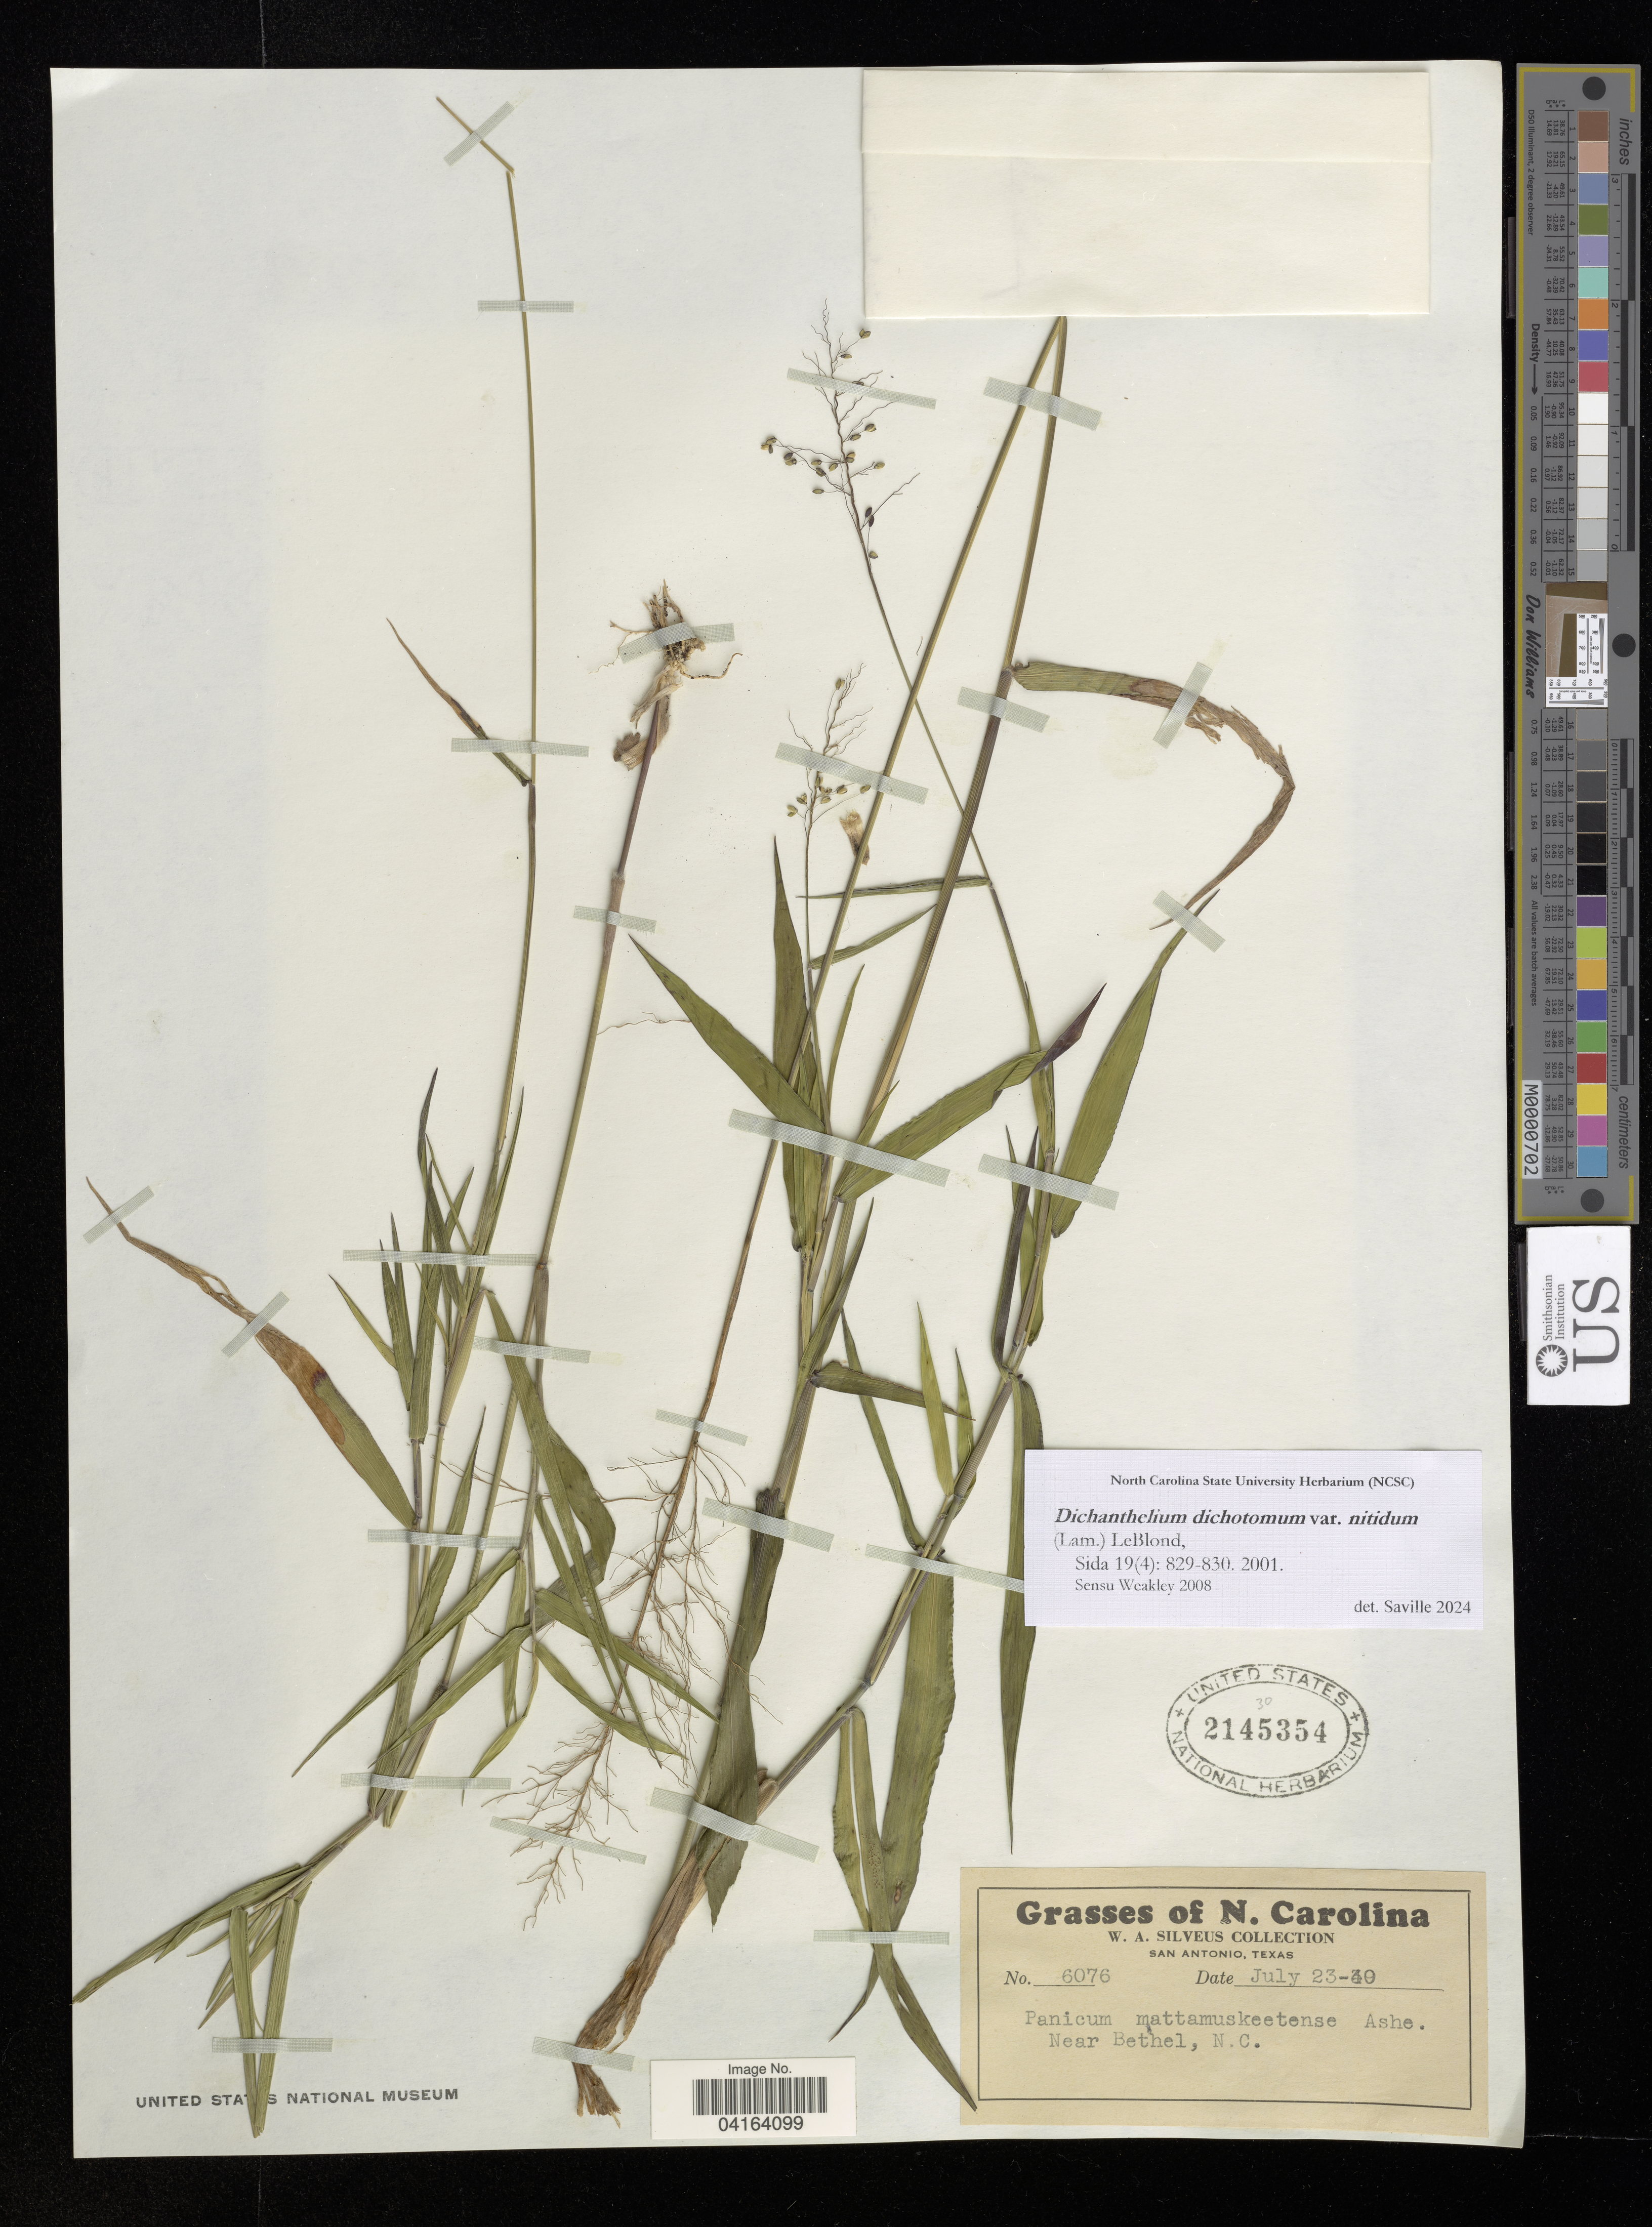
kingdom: Plantae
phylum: Tracheophyta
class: Liliopsida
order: Poales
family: Poaceae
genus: Dichanthelium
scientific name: Dichanthelium dichotomum var. nitidum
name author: (Scribn.) Kerguélen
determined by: Saville, A. C., (NCSC), North Carolina State University (UNITED STATES)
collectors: W. Silveus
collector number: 6076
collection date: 1940-07-23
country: United States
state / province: North Carolina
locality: Near Bethel.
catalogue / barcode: US 2145354